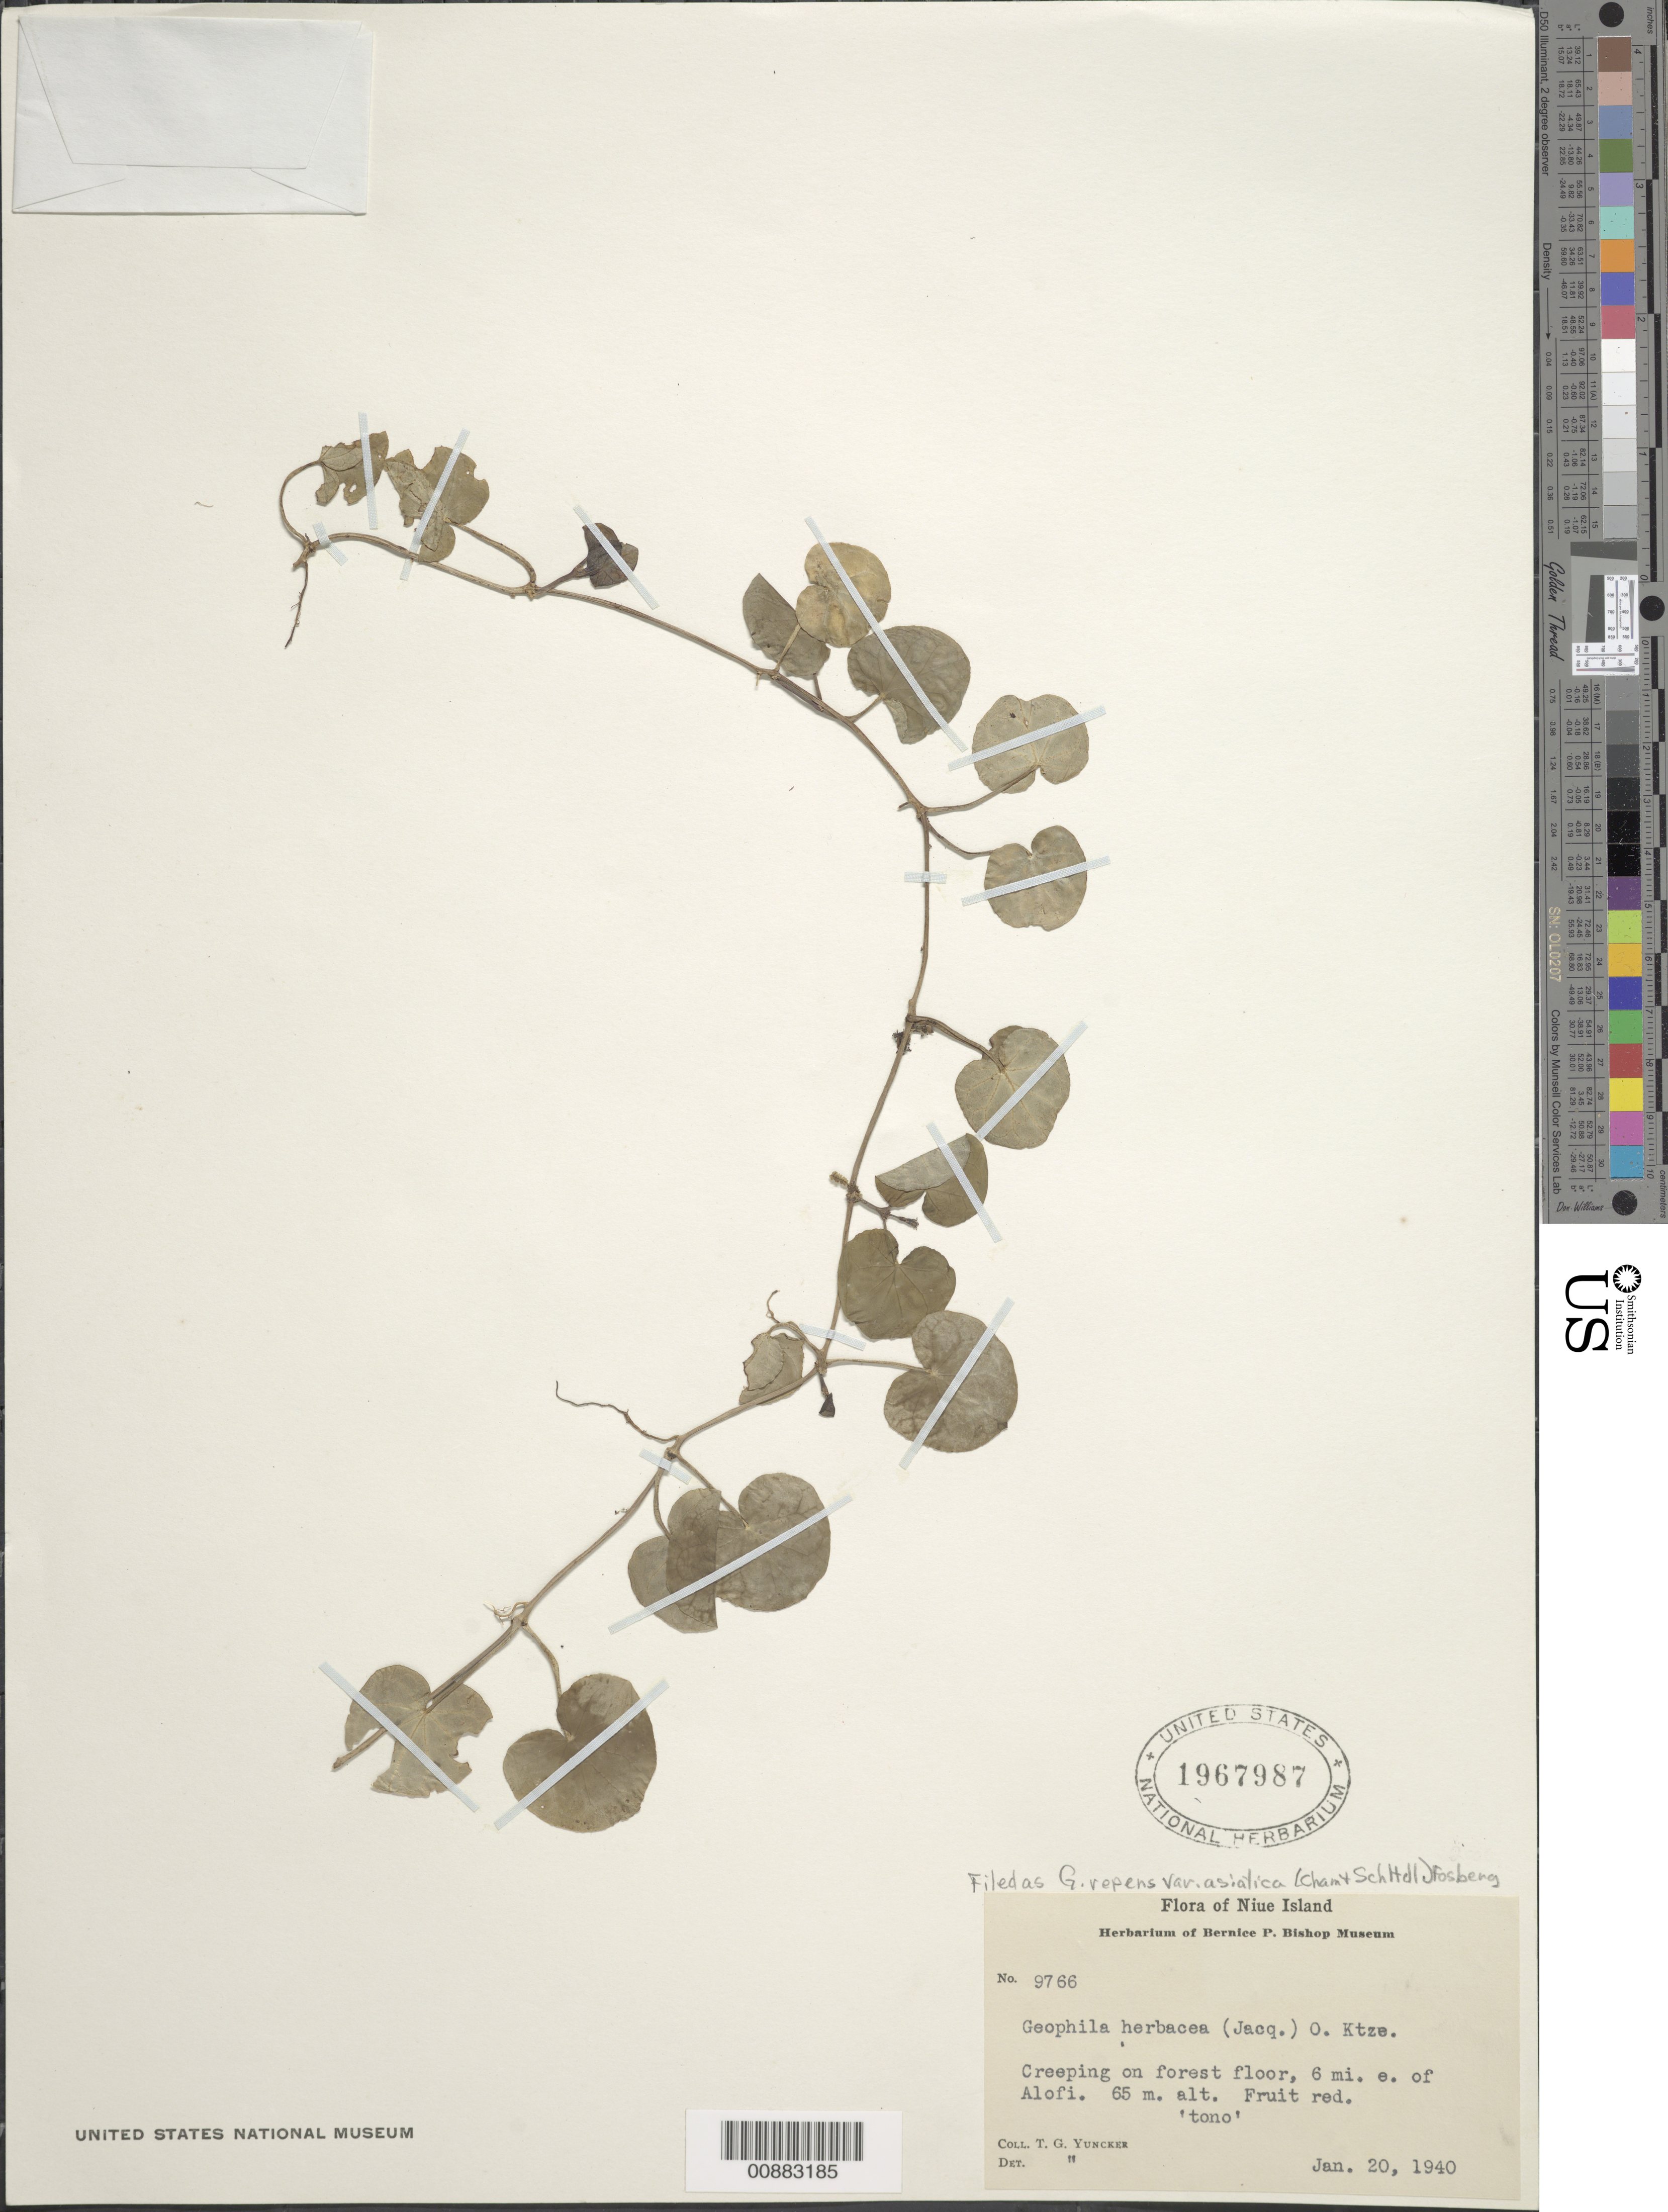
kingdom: Plantae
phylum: Tracheophyta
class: Magnoliopsida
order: Gentianales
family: Rubiaceae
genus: Geophila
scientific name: Geophila repens var. asiatica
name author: (Cham. & Schltdl.) Fosberg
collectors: T. G. Yuncker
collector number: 9766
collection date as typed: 20 Jan 1940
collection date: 1940-01-20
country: Niue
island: Niue I.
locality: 6 mi. E of Alofi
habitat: creeping on forest floor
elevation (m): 65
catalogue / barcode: US 1967987